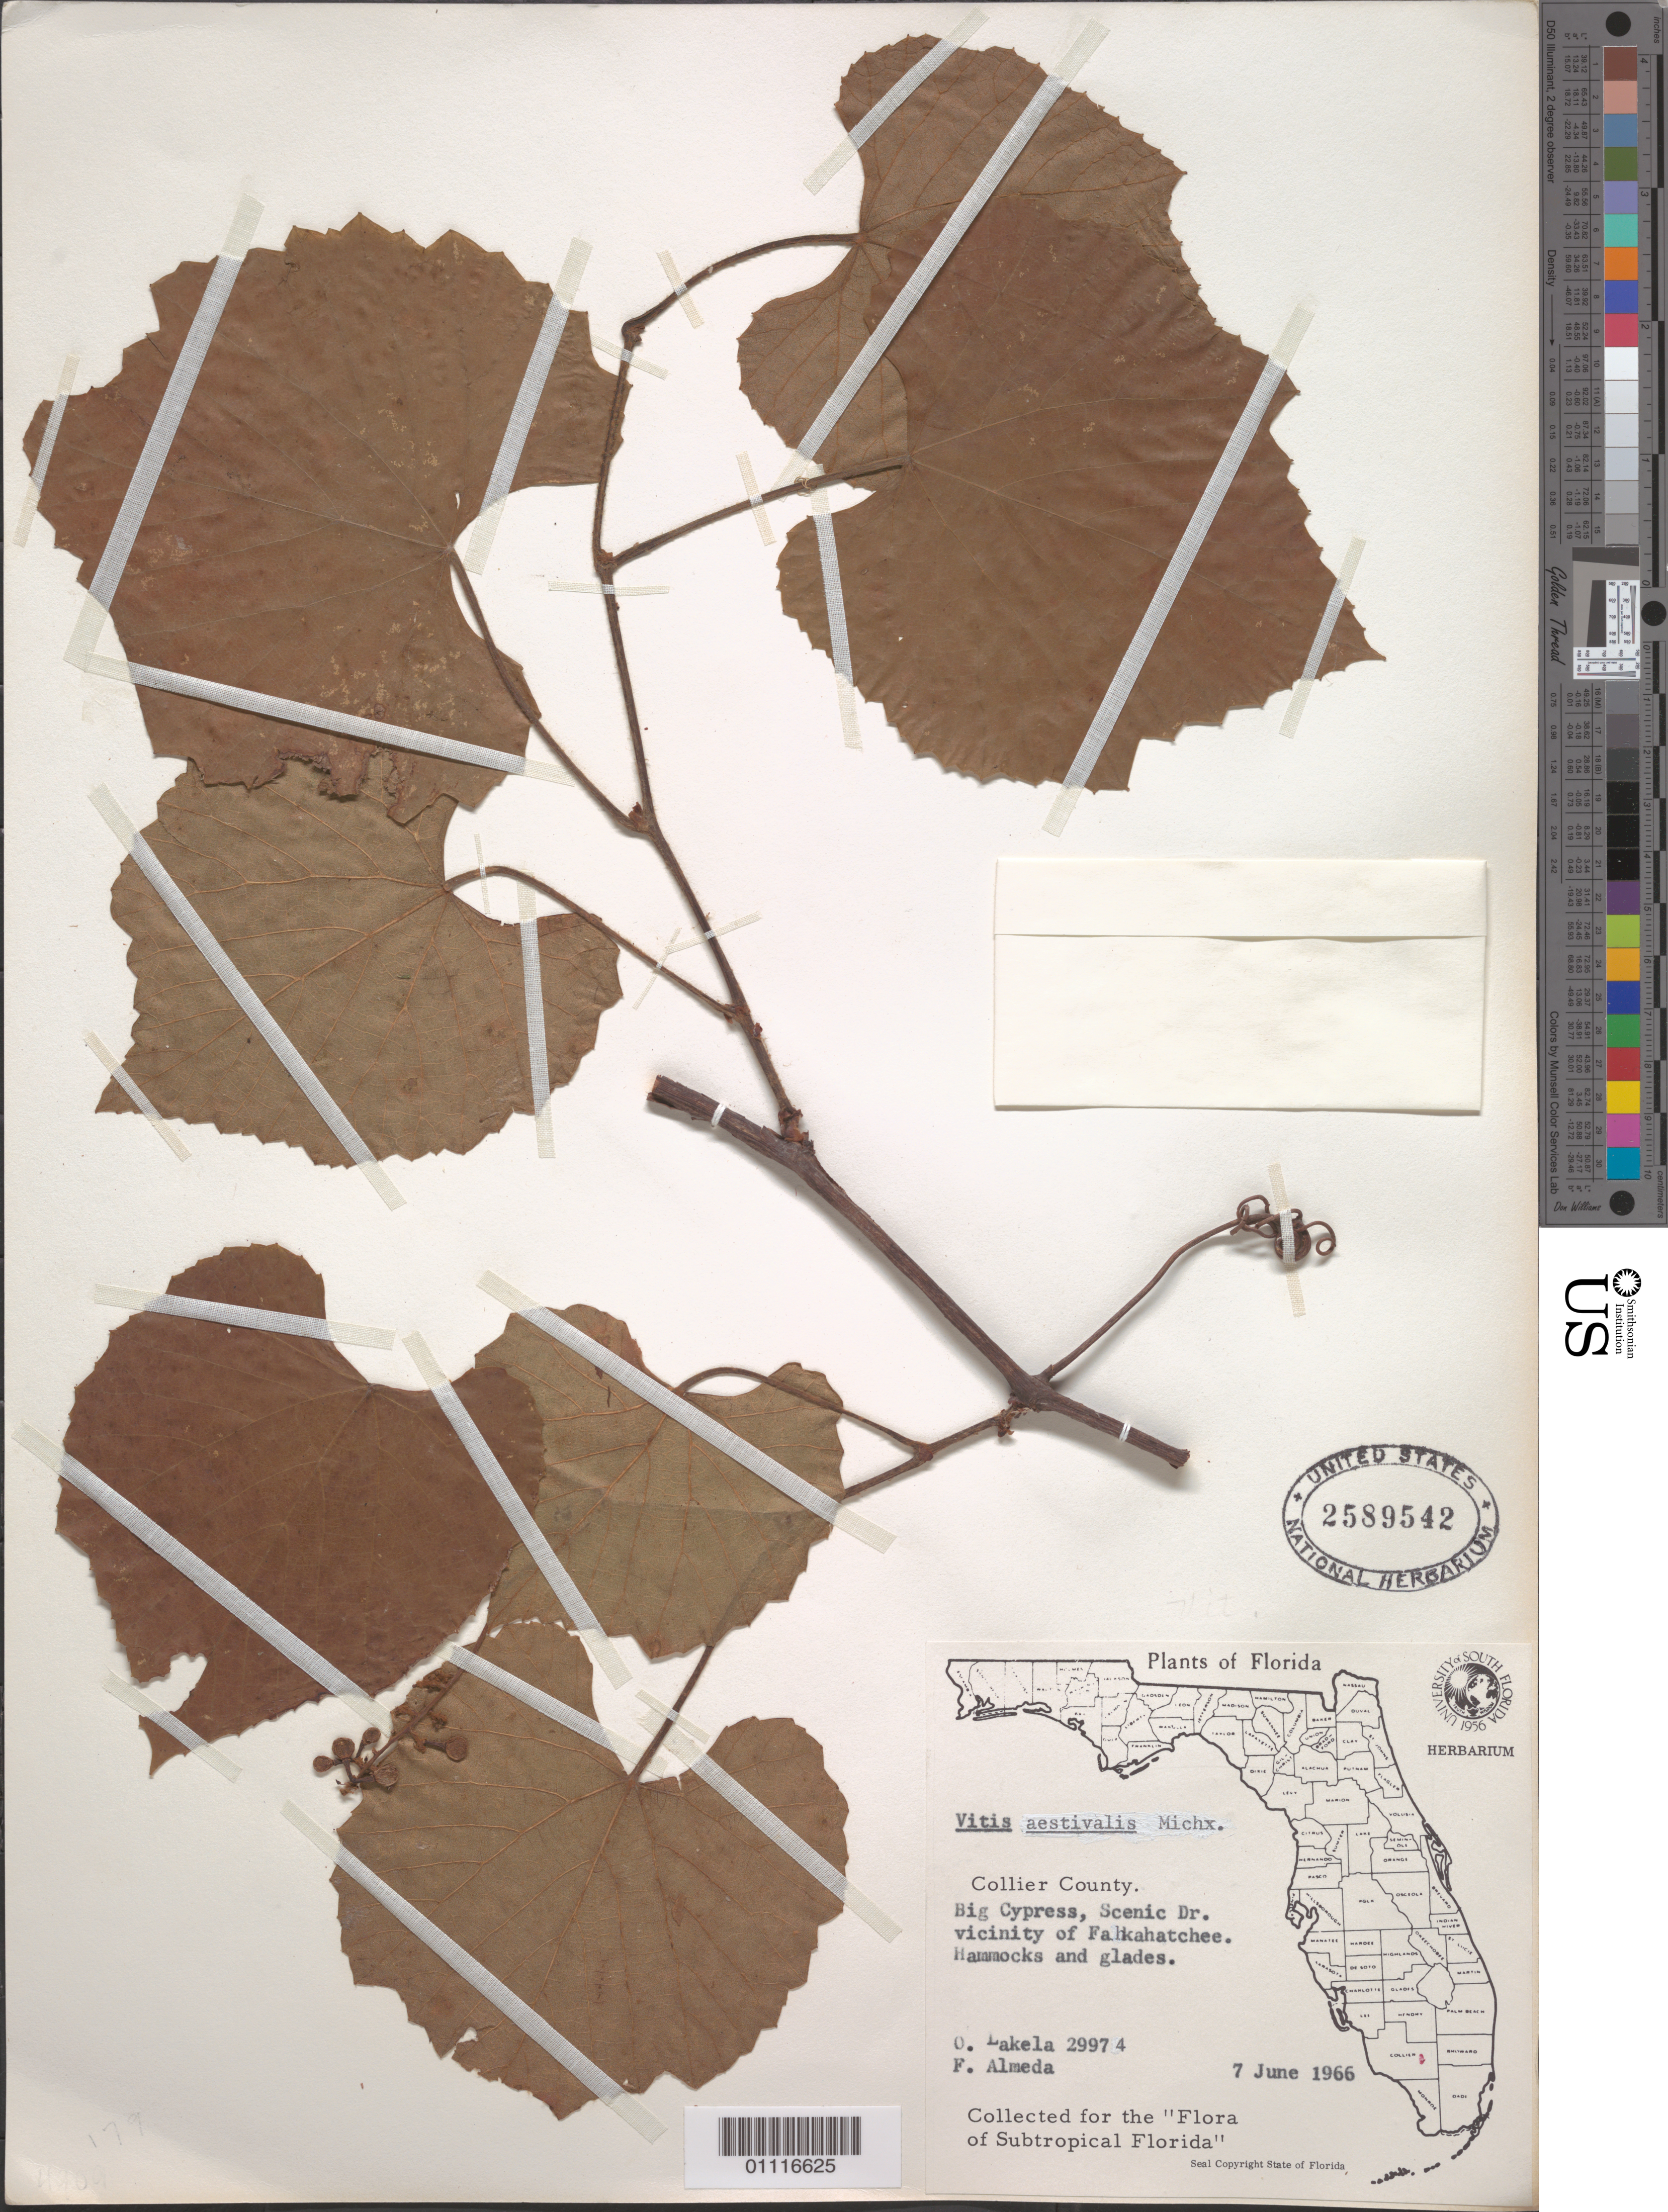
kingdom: Plantae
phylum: Tracheophyta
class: Magnoliopsida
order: Vitales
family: Vitaceae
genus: Vitis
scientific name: Vitis aestivalis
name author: Michx.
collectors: O. Lakela & F. Almeda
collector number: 29974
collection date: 1966-06-07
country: United States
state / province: Florida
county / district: Collier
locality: Big Cypress, Scenic Dr. vicinity of Fahkahatchee, Hammocks and glades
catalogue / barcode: US 2589542